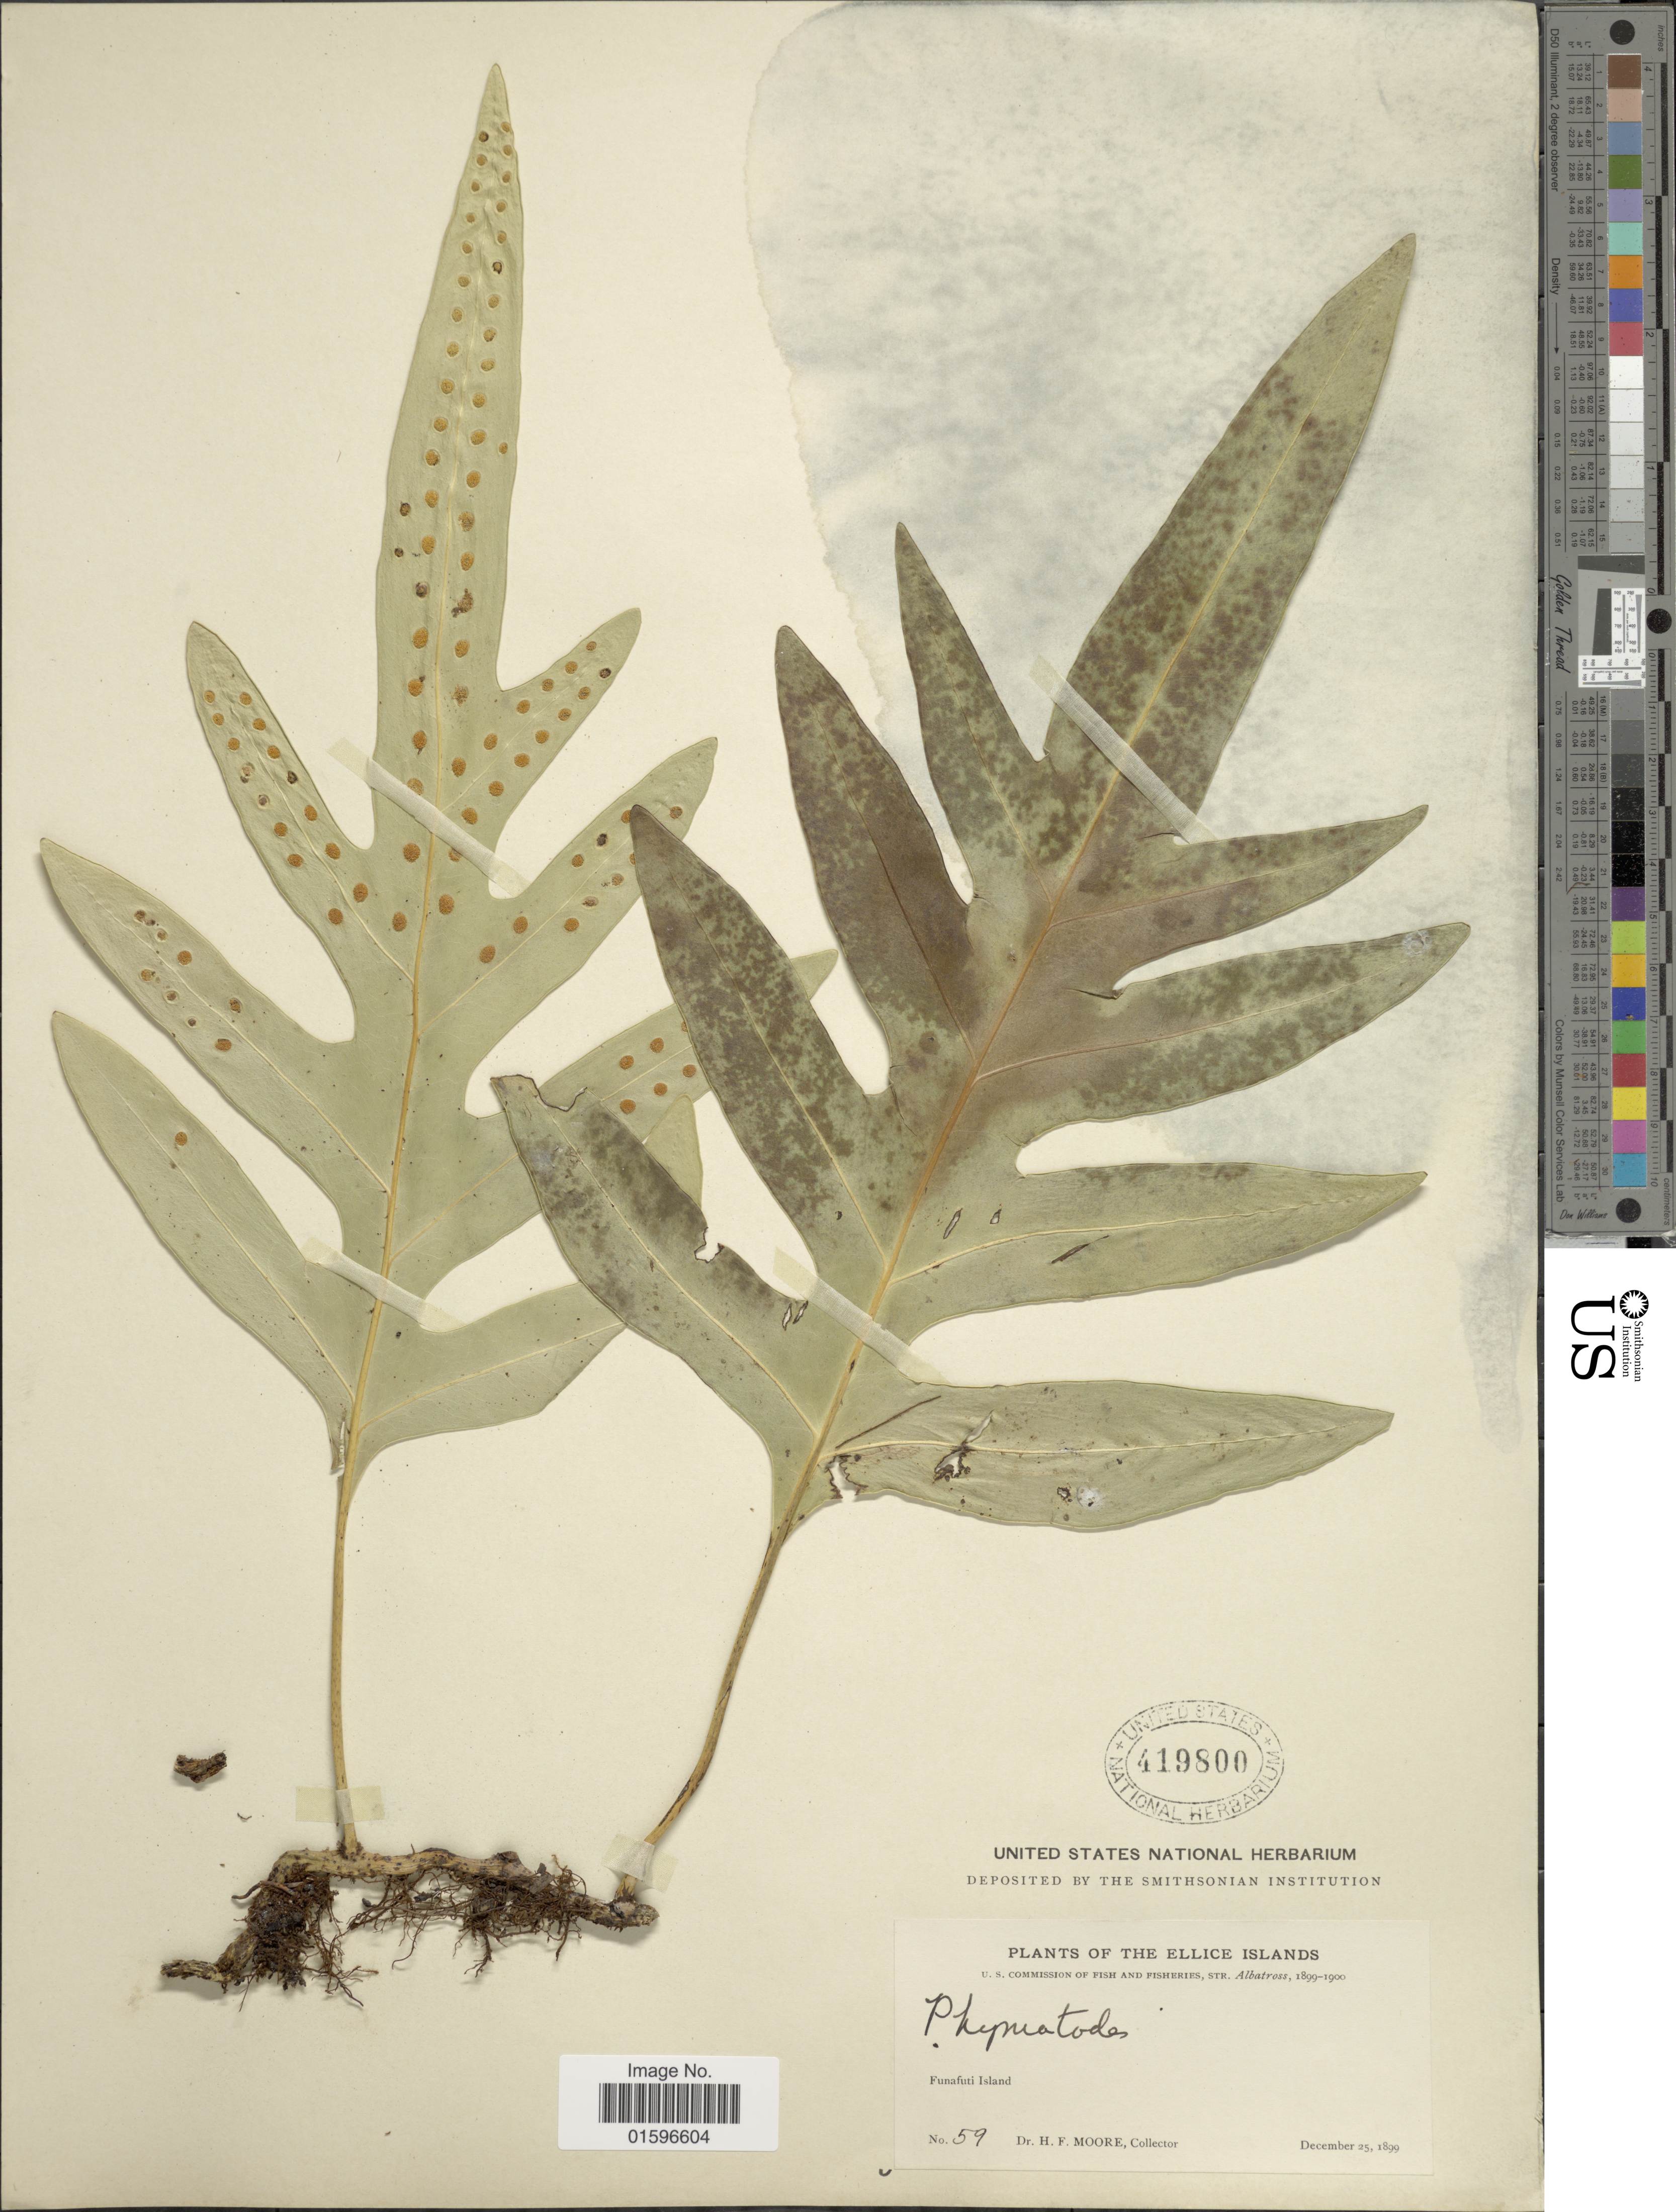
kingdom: Plantae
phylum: Tracheophyta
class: Polypodiopsida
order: Polypodiales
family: Polypodiaceae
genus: Polypodium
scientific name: Polypodium scolopendria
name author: Burm. f.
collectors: H. F. Moore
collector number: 59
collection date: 1899-12-25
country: Tuvalu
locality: Ellice Islands, Funafuti Island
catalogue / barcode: US 419800